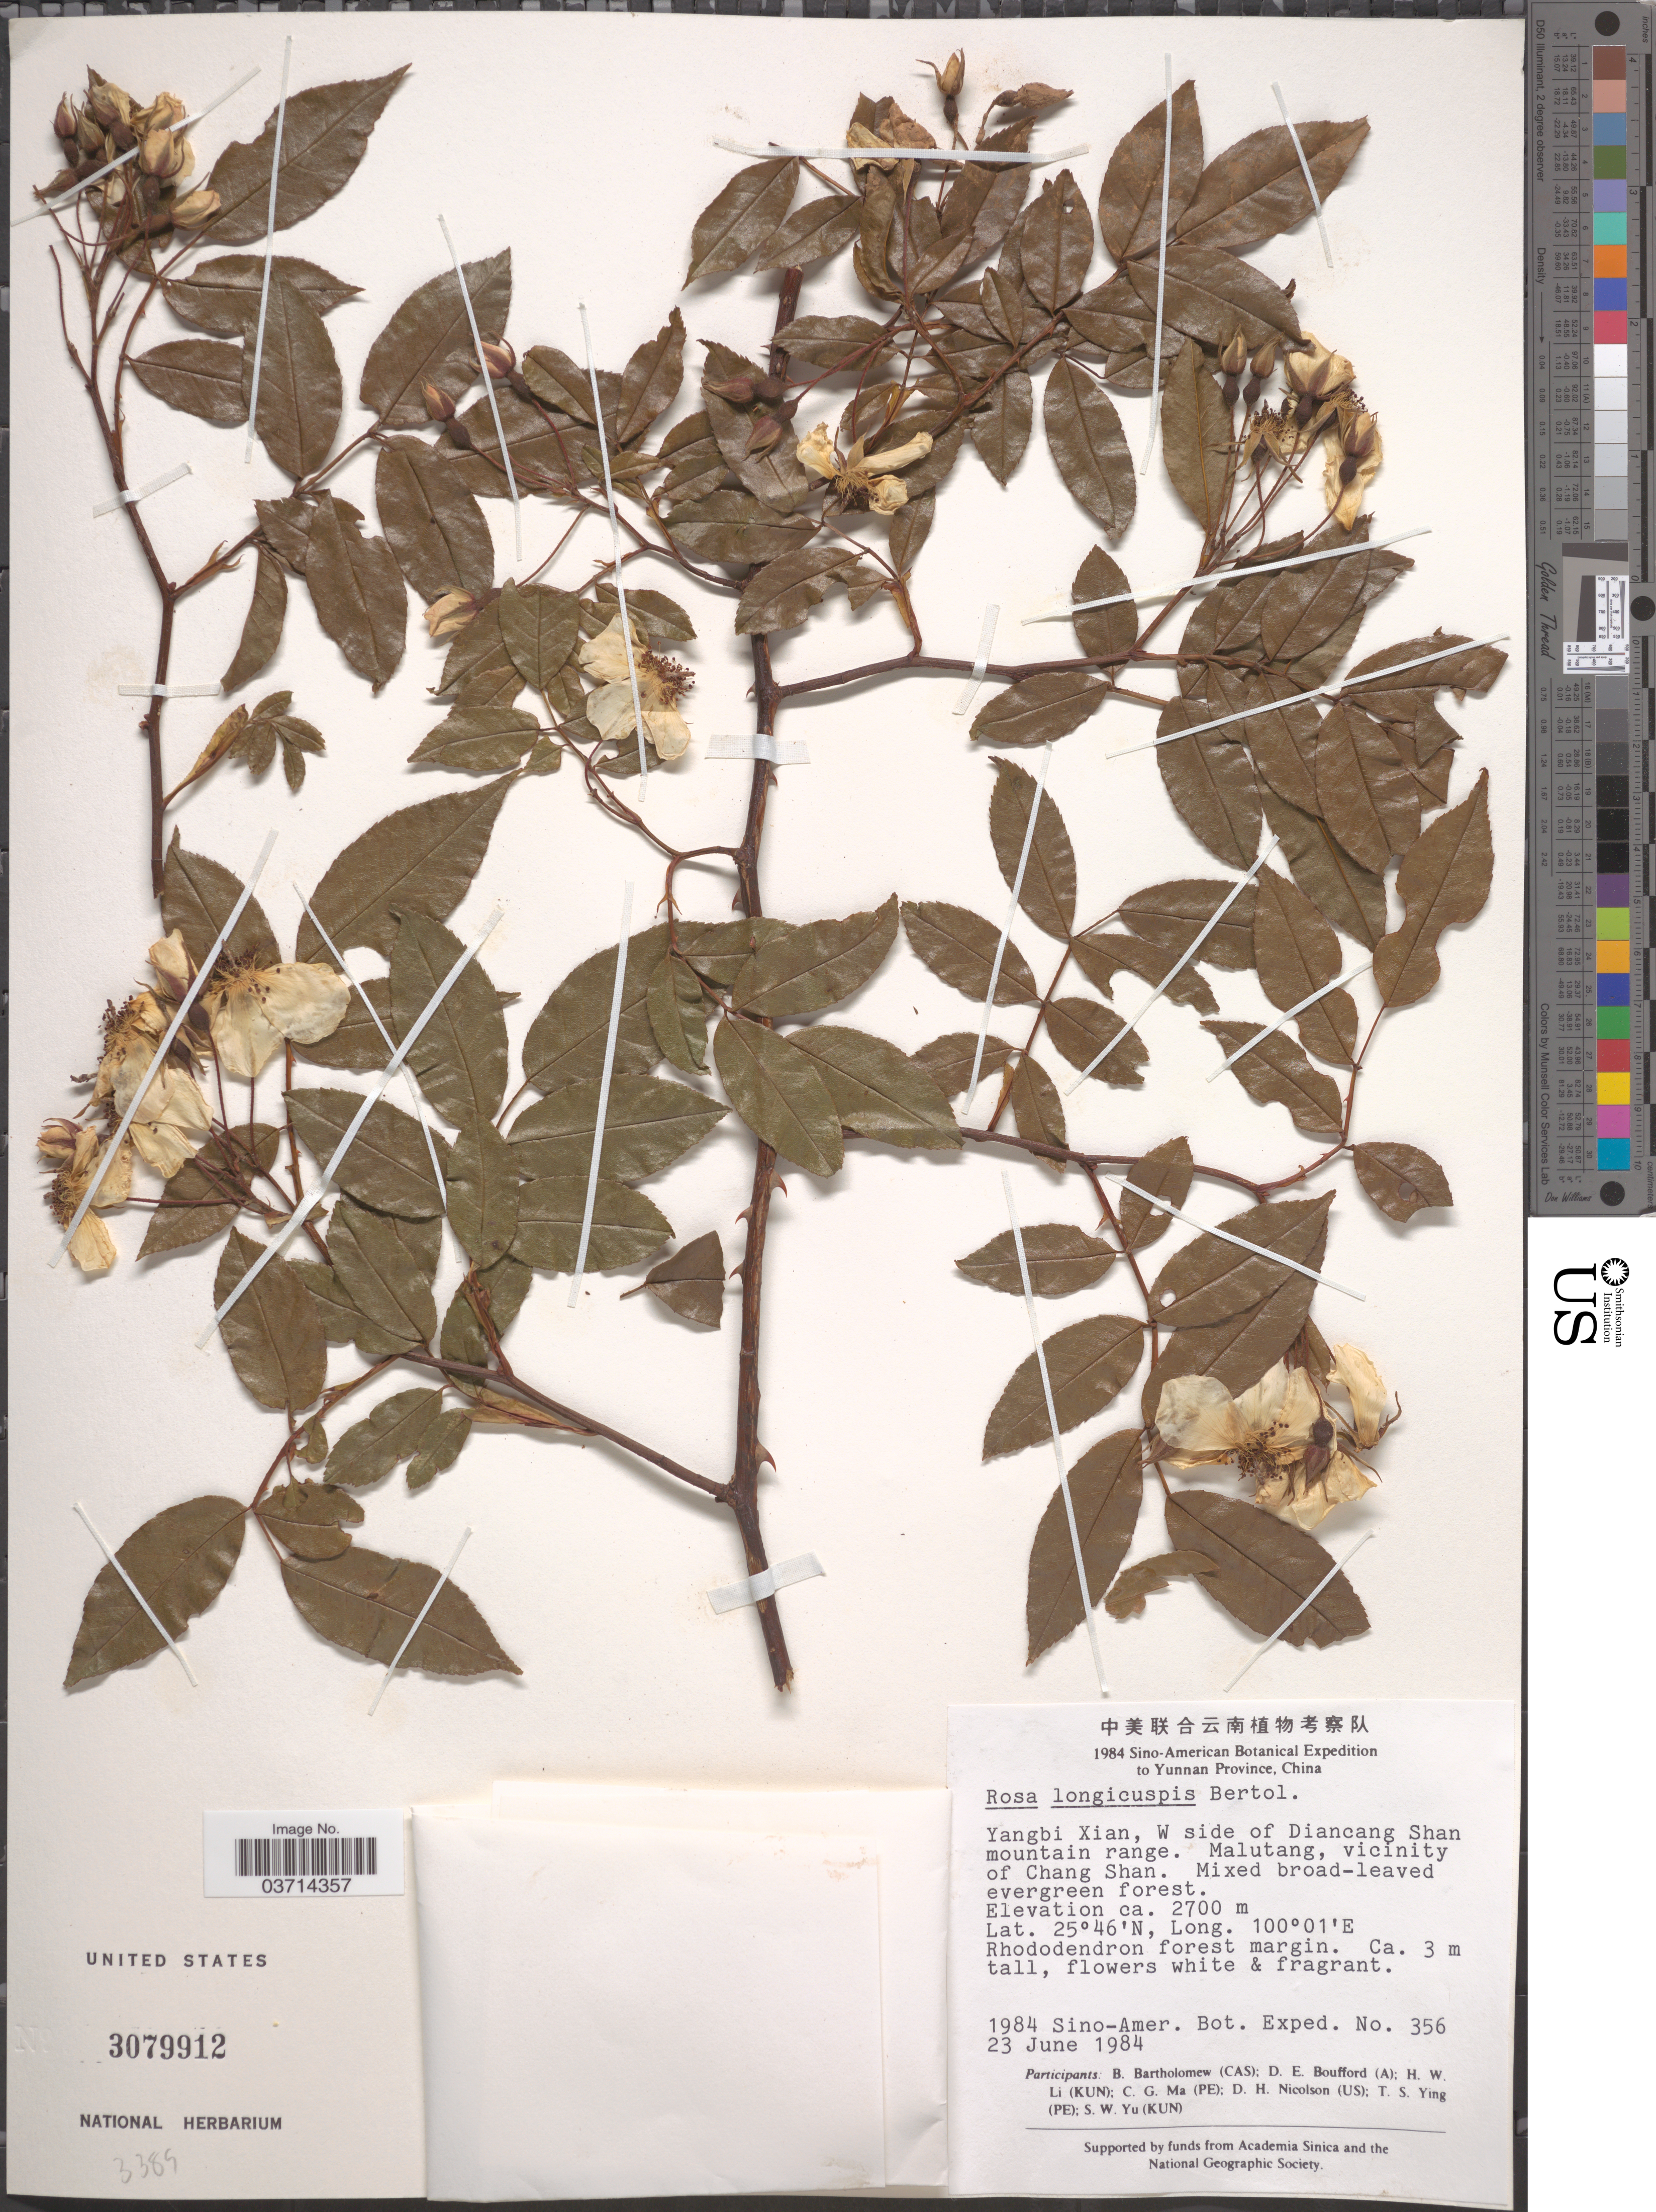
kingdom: Plantae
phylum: Tracheophyta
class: Magnoliopsida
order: Rosales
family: Rosaceae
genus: Rosa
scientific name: Rosa moschata subsp. longicuspis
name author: (Bertol.) Cardot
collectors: Sino-Amer. Bot. Exped. 1984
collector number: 356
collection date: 1984-06-23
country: China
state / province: Yunnan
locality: Yangbi Xian, W side of Diancang Shan mountain range. Malutang, vicinity of Chan Shan.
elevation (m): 2700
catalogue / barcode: US 3079912